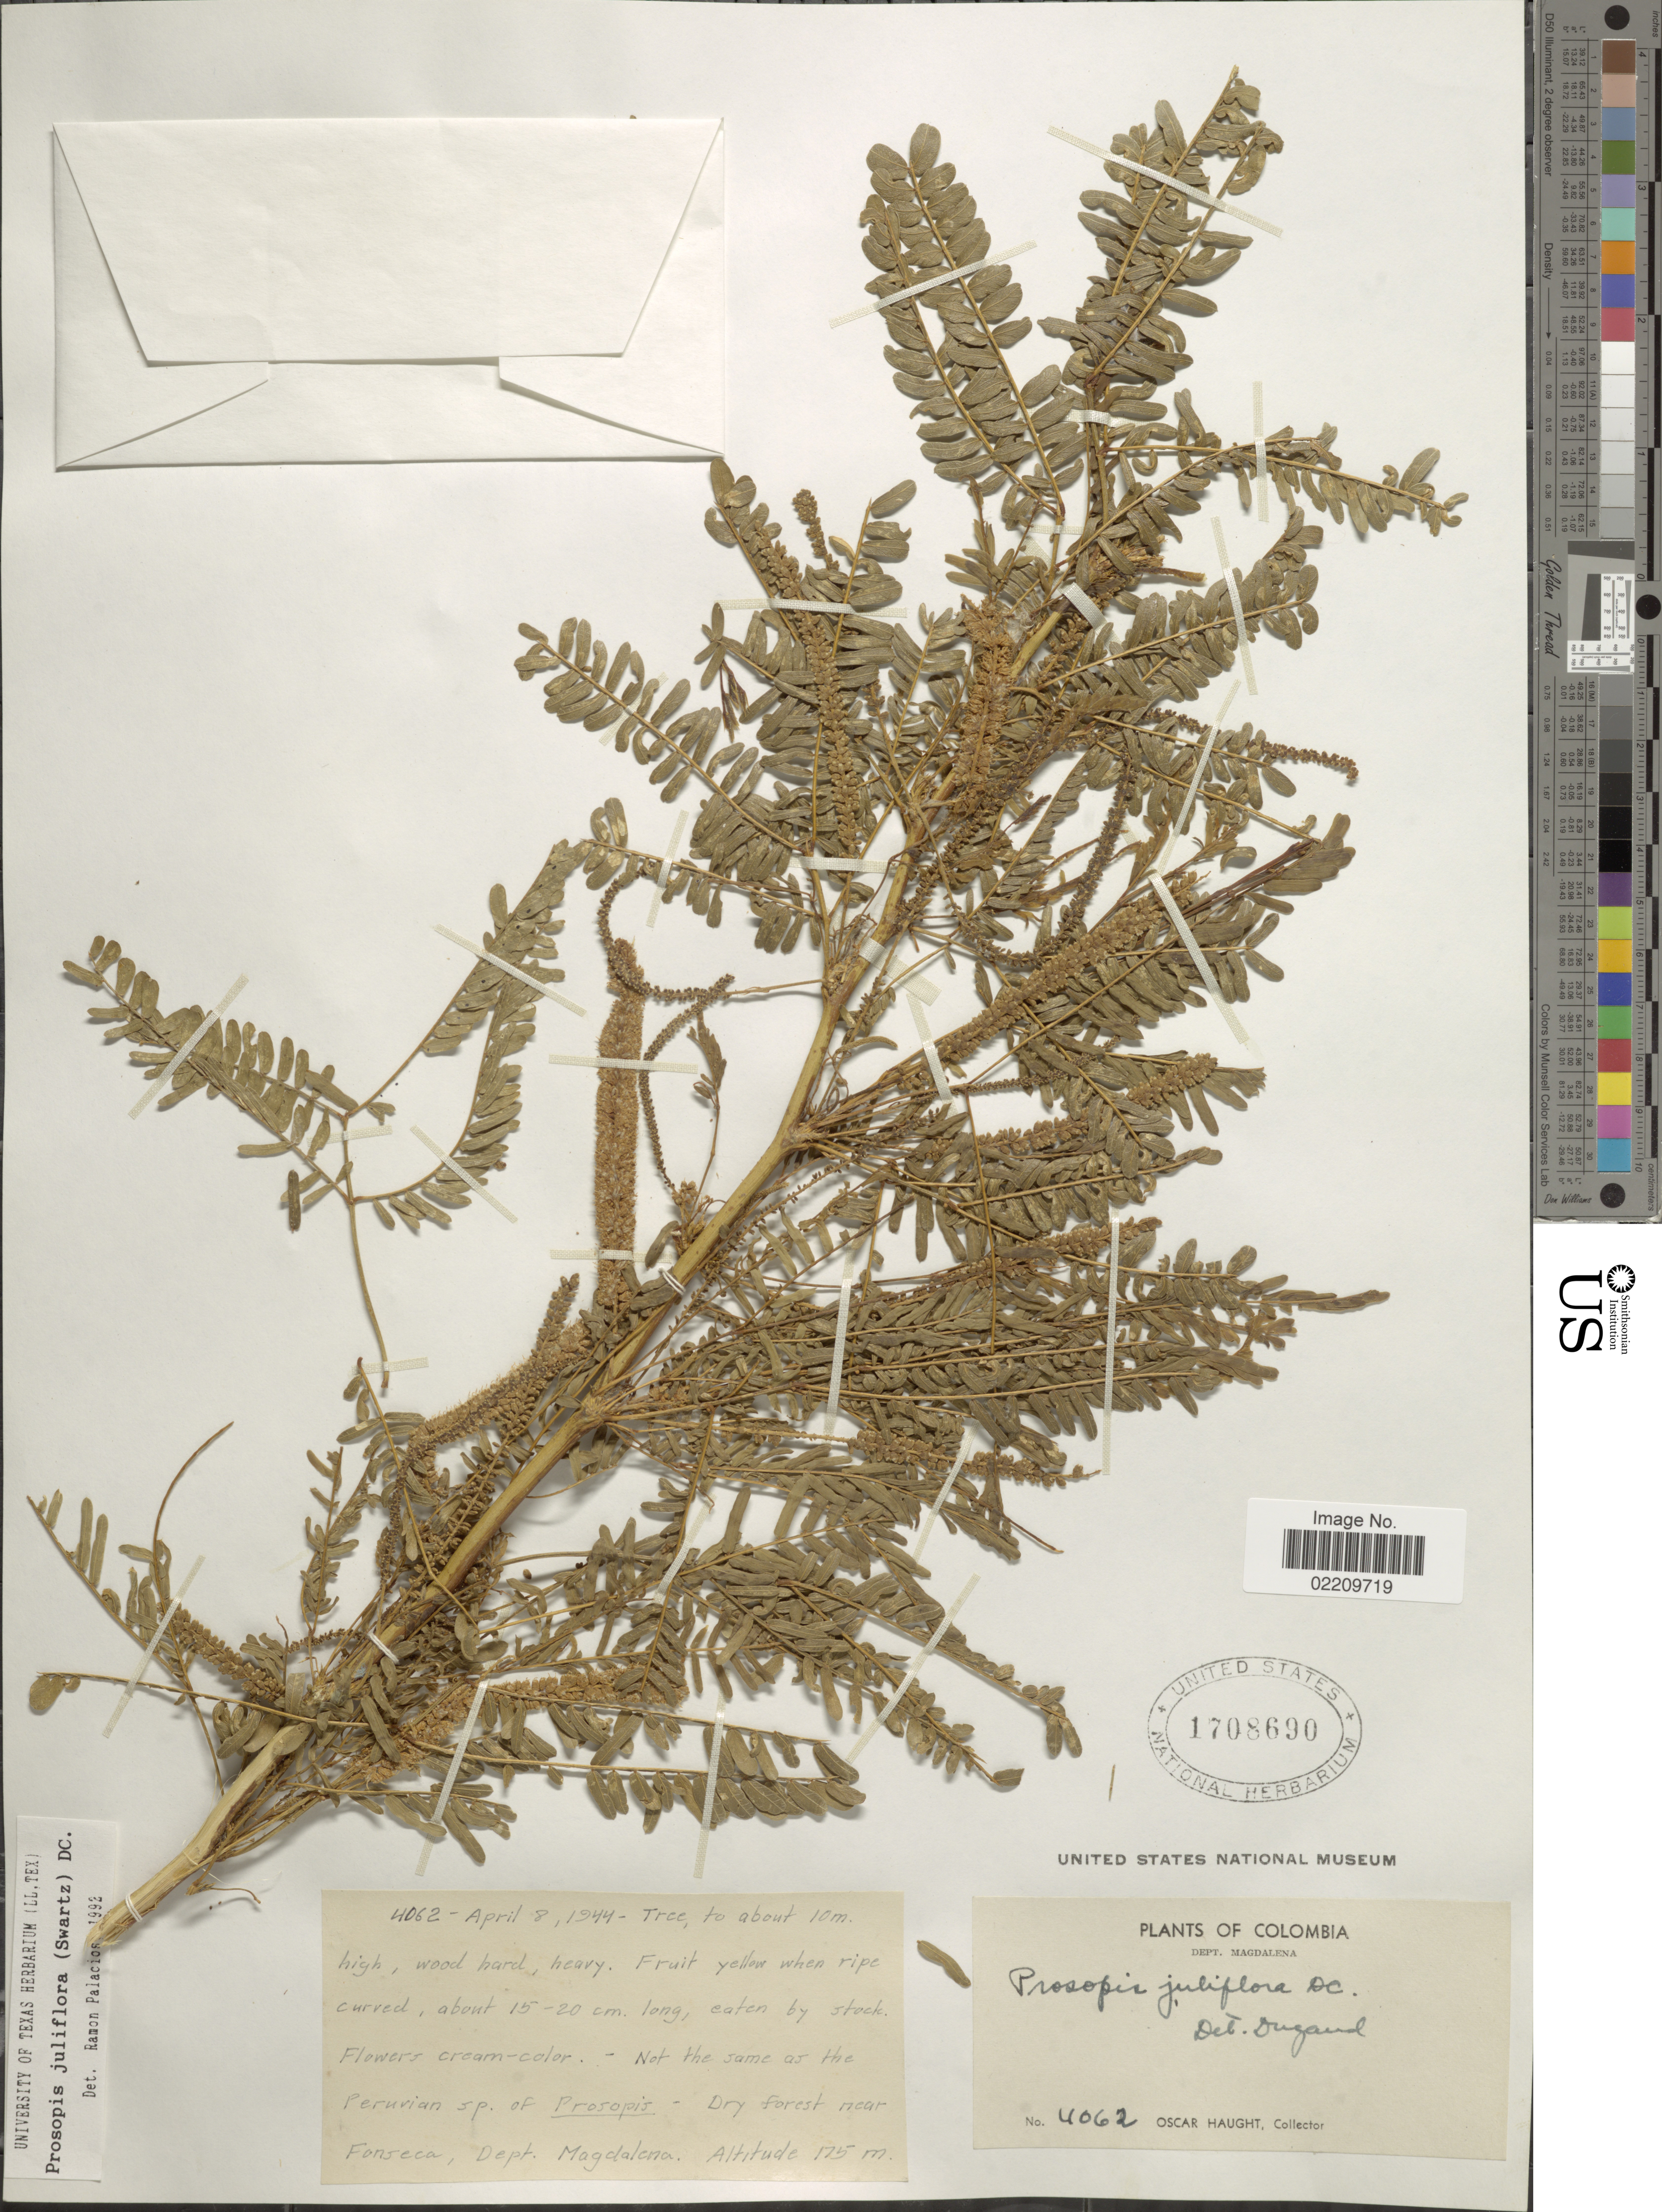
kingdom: Plantae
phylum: Tracheophyta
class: Magnoliopsida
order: Fabales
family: Fabaceae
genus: Neltuma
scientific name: Neltuma juliflora var. juliflora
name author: (Sw.) Raf.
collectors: O. L. Haught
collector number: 4062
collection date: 1944-04-08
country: Colombia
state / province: Magdalena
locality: Dry forest near Fonseca, Dept. Magdalena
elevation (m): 175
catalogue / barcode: US 1708690